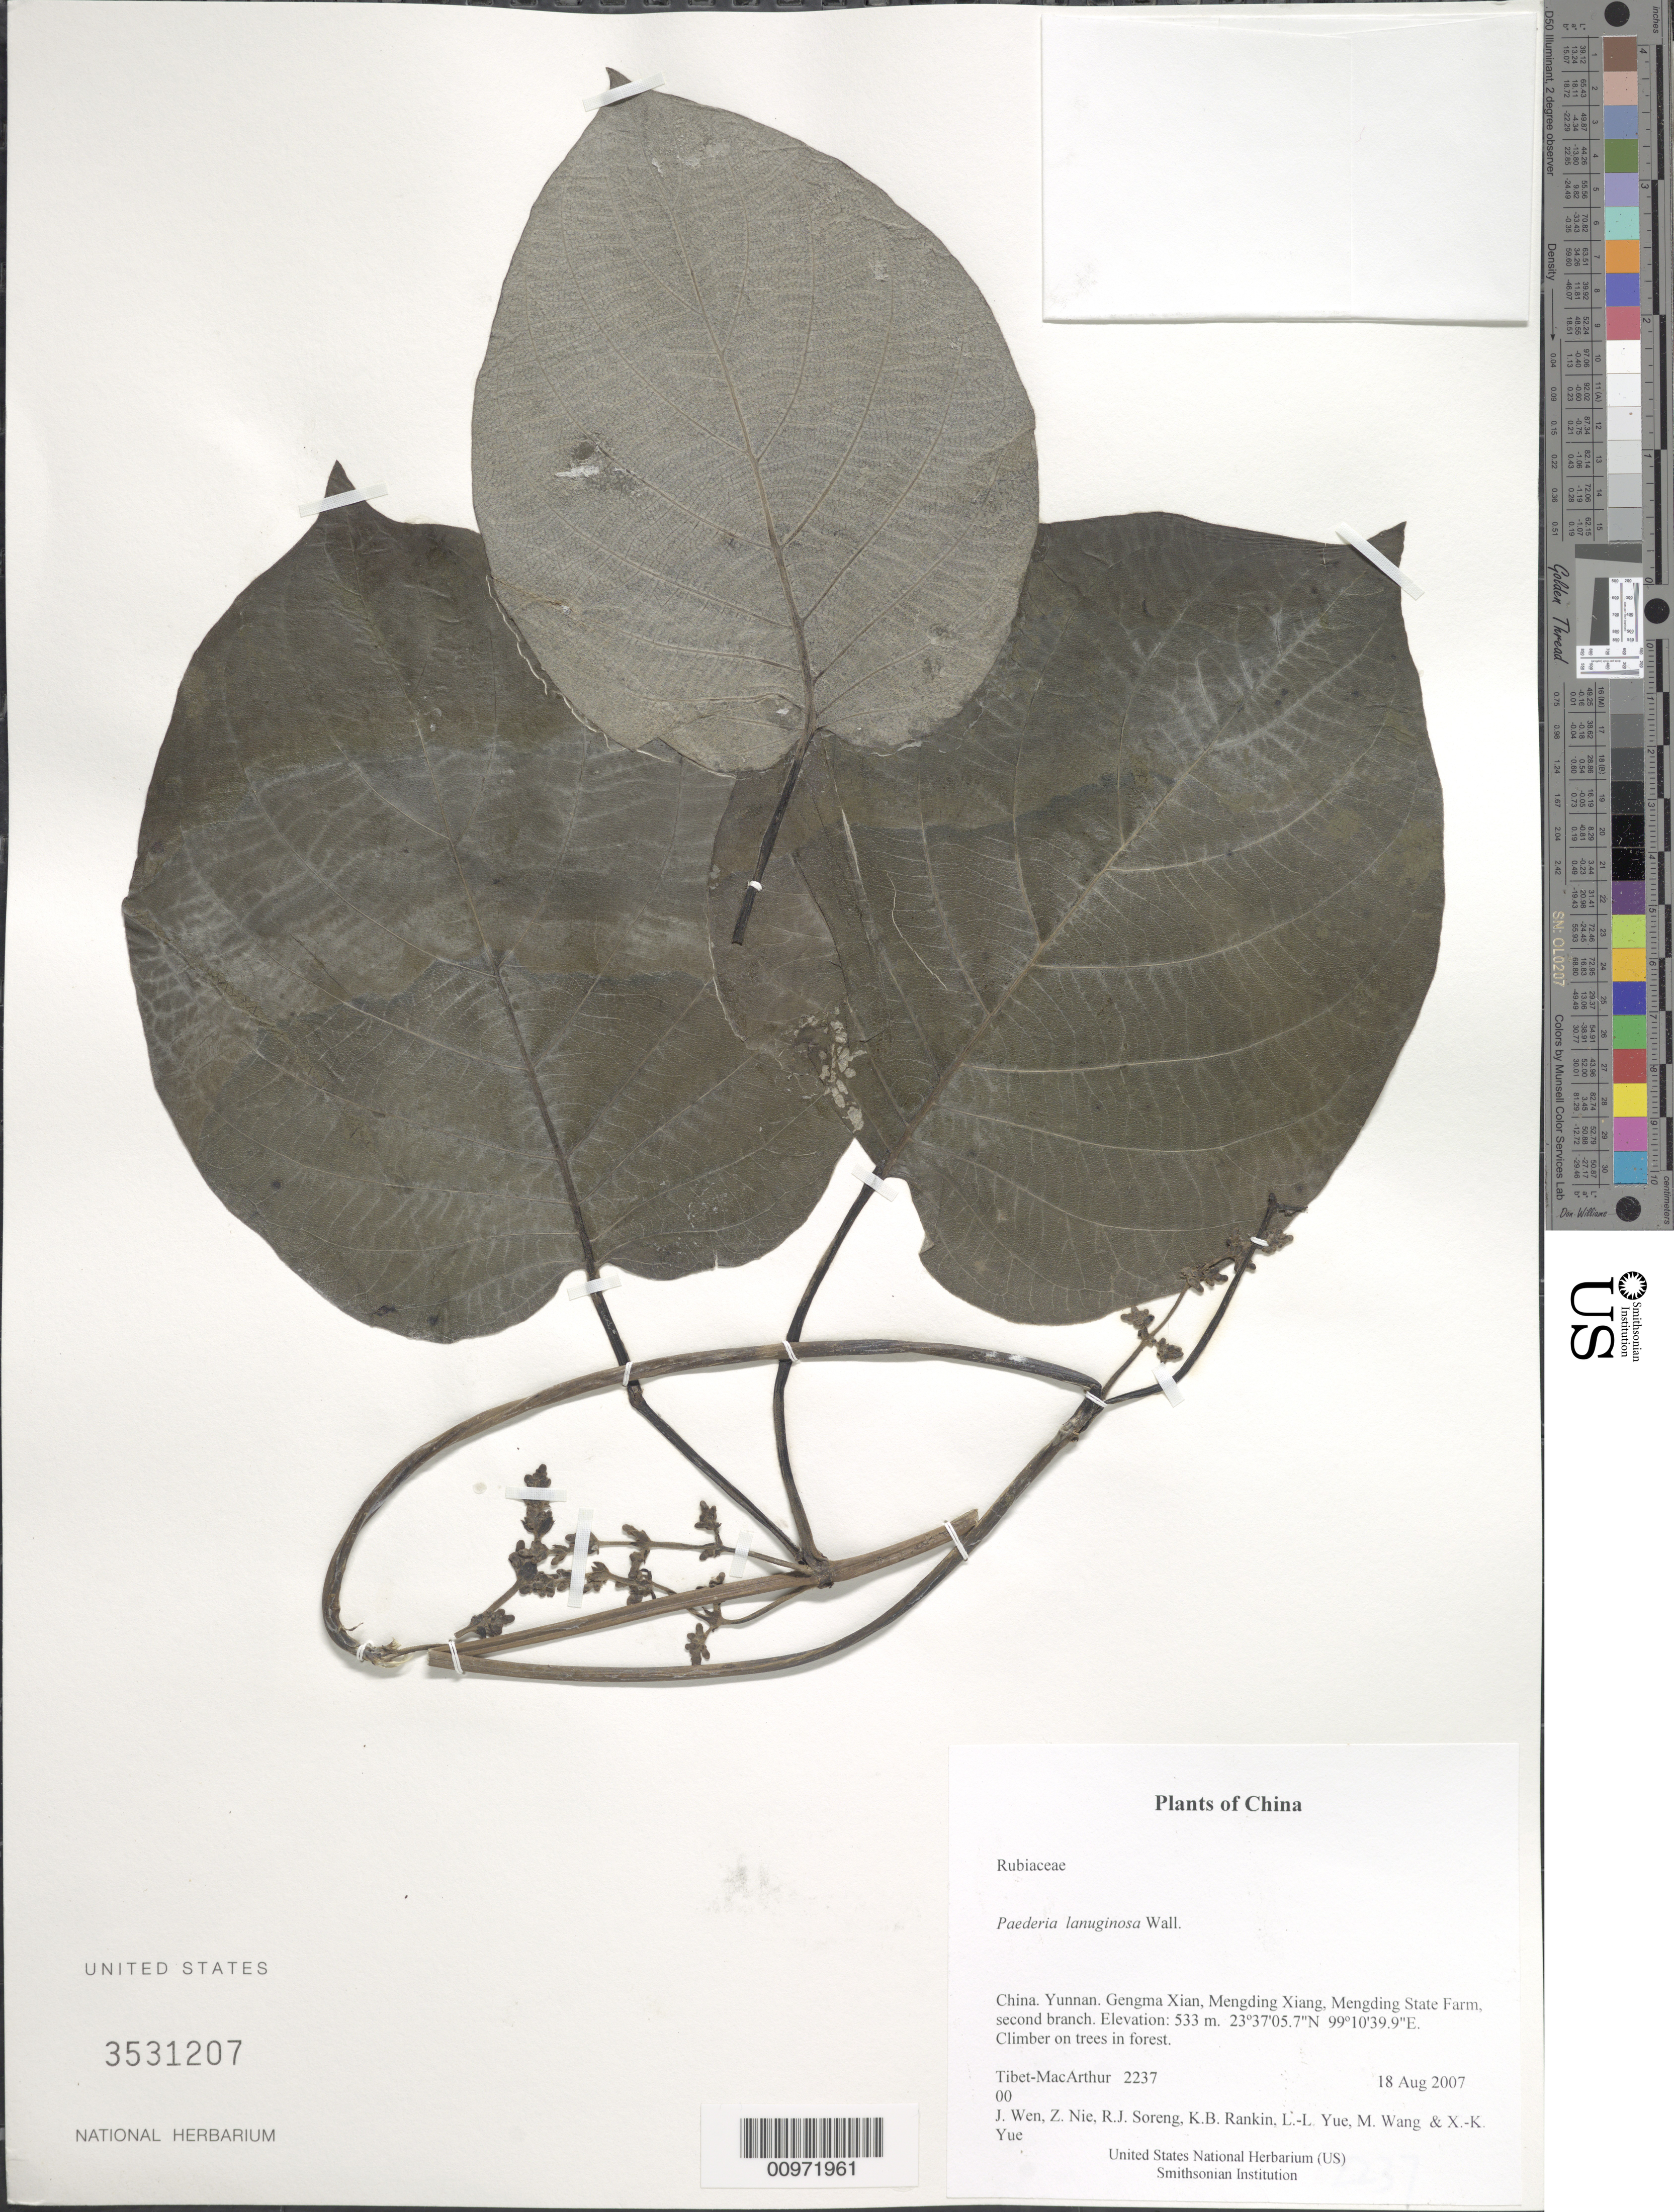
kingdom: Plantae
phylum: Tracheophyta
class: Magnoliopsida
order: Gentianales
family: Rubiaceae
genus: Paederia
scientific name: Paederia lanuginosa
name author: Wall.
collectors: Tibet-MacArthur, J. Wen, Z. Nie, R. J. Soreng, K. Rankin, L. Yue, M. Wang & X. Yue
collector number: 2237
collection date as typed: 18 Aug 2007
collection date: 2007-08-18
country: China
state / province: Yunnan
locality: Gengma Xian, Mengding Xiang, Mengding State Farm, second branch.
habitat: On trees in forest.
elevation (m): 533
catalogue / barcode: US 3531207